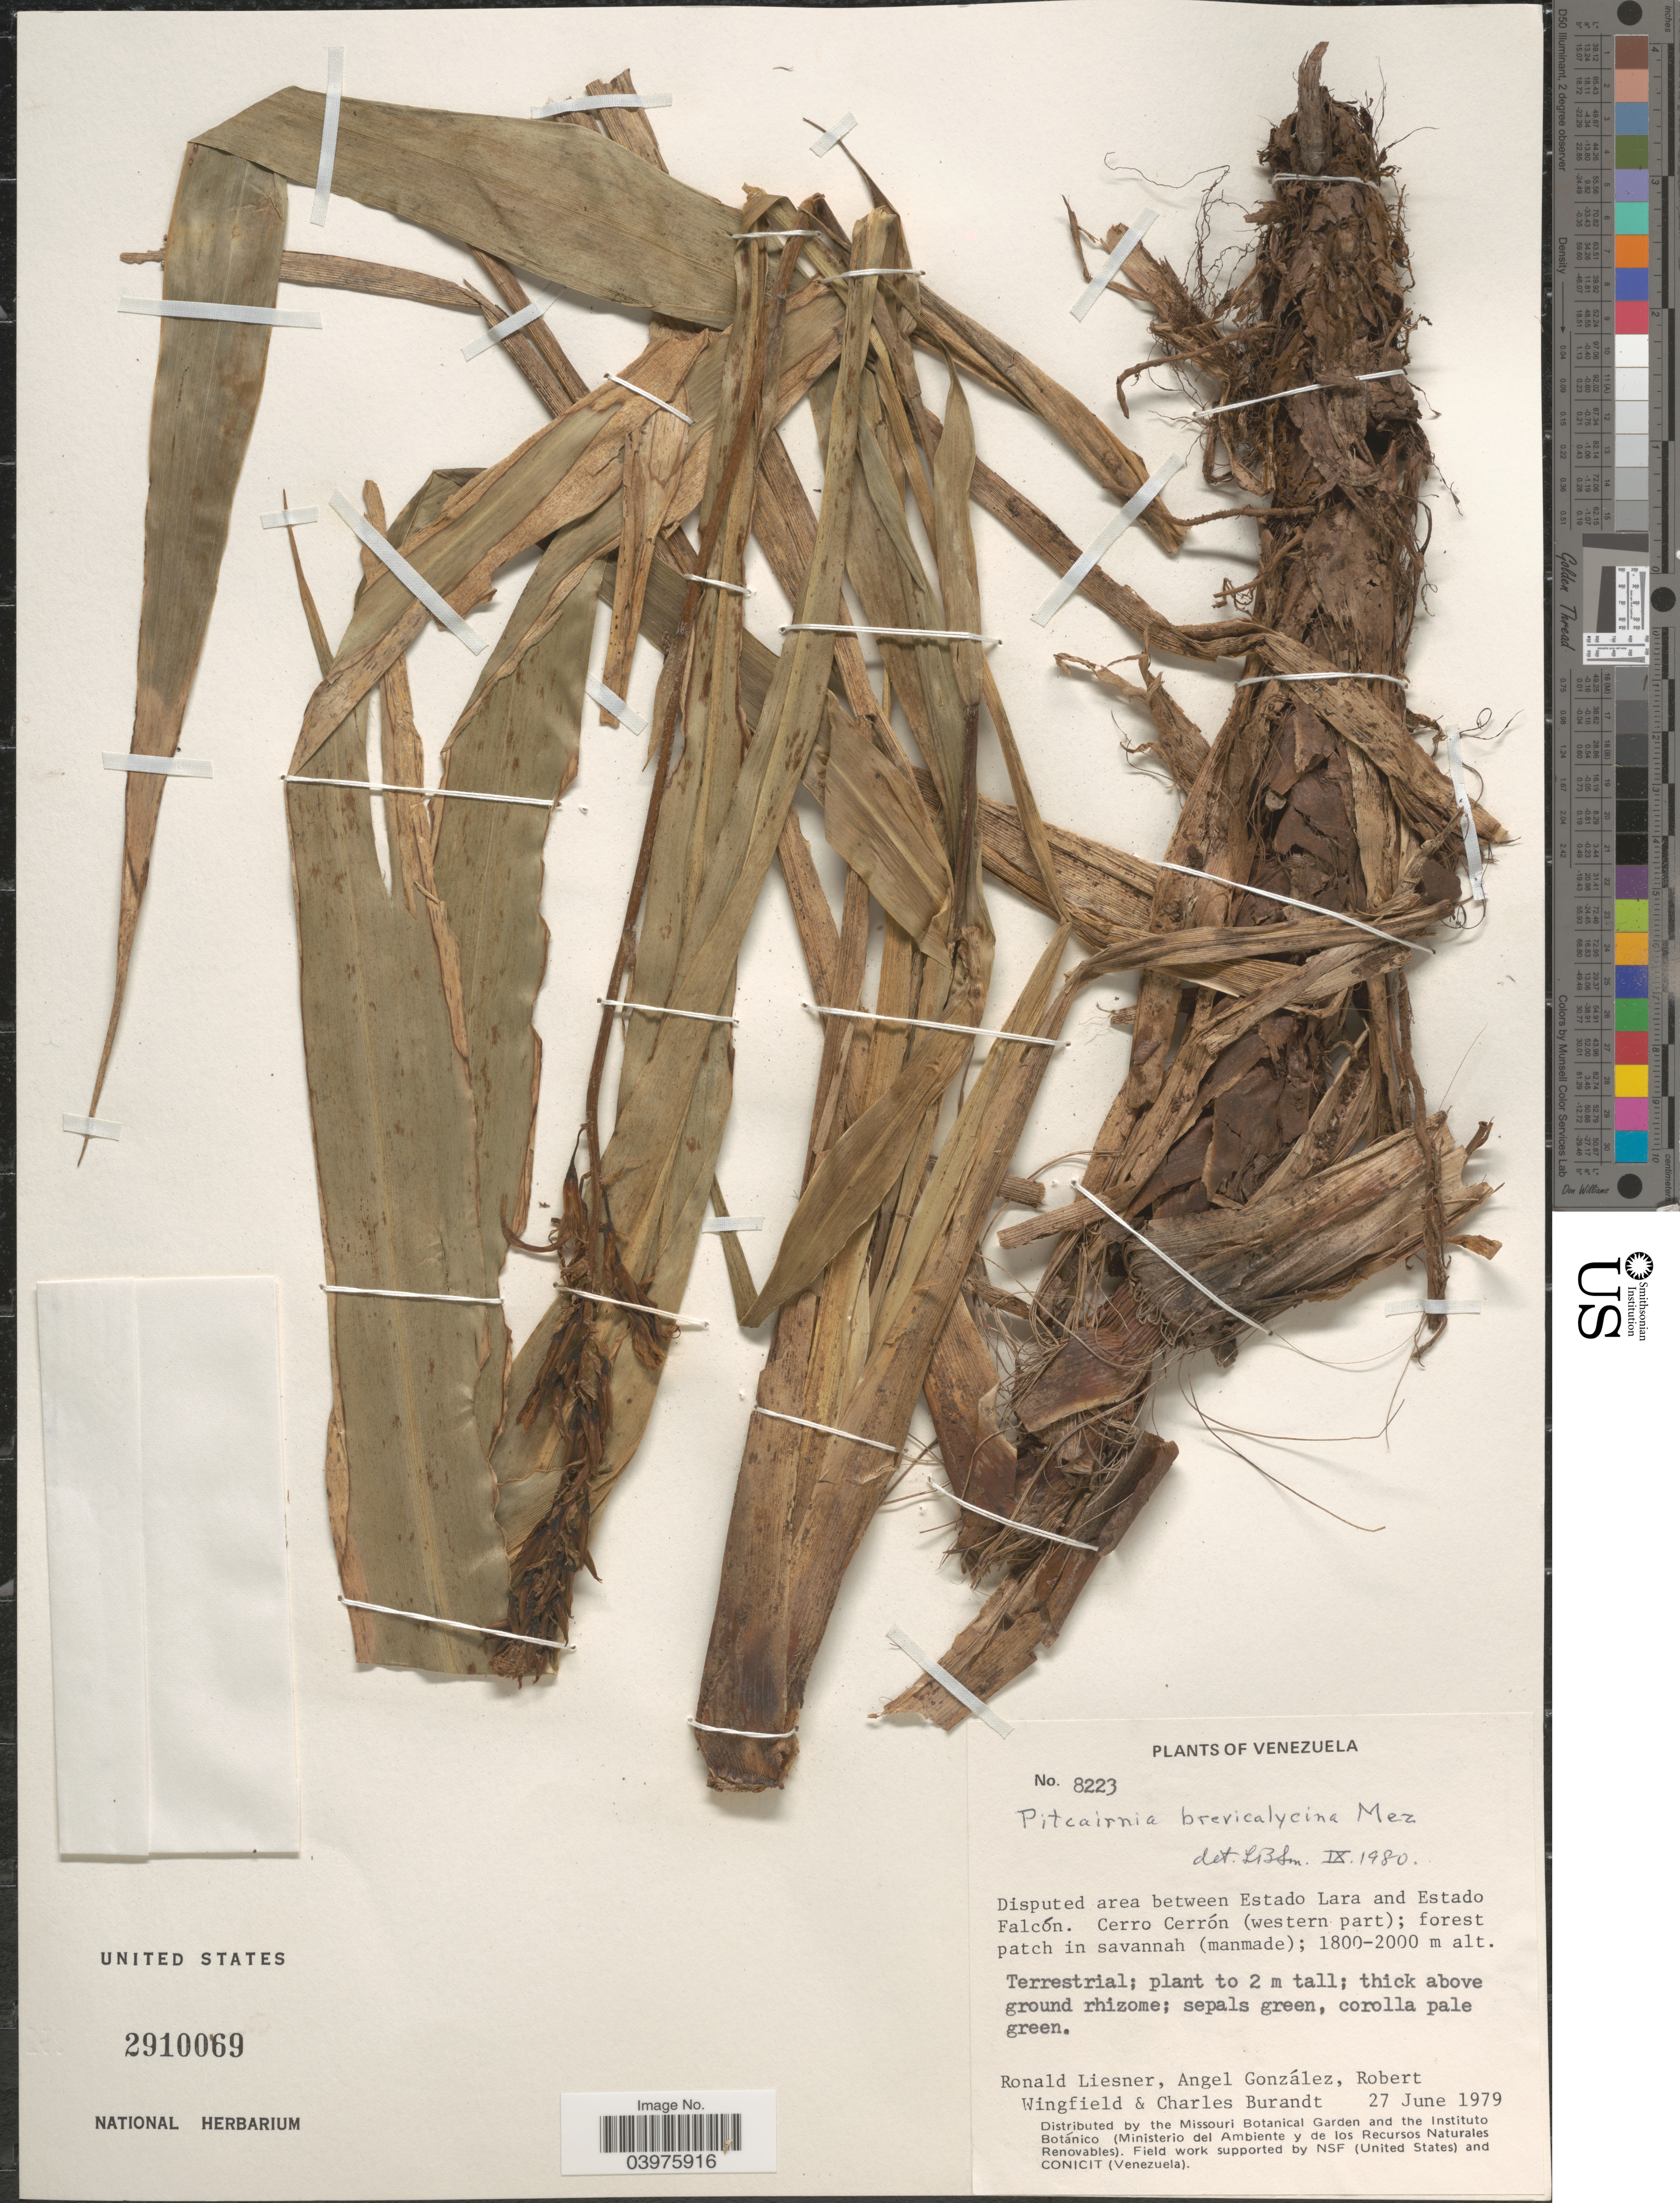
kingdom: Plantae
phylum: Tracheophyta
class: Liliopsida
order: Poales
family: Bromeliaceae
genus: Pitcairnia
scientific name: Pitcairnia brevicalycina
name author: Mez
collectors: R. L. Liesner, A. C. González, R. C. Wingfield & C. Burandt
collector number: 8223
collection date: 1979-06-27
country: Venezuela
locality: Disputed area between Estado Lara and Estado Falcón. Cerro Cerrón (western part); forest patch in savannah (manmade).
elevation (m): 1800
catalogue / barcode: US 2910069